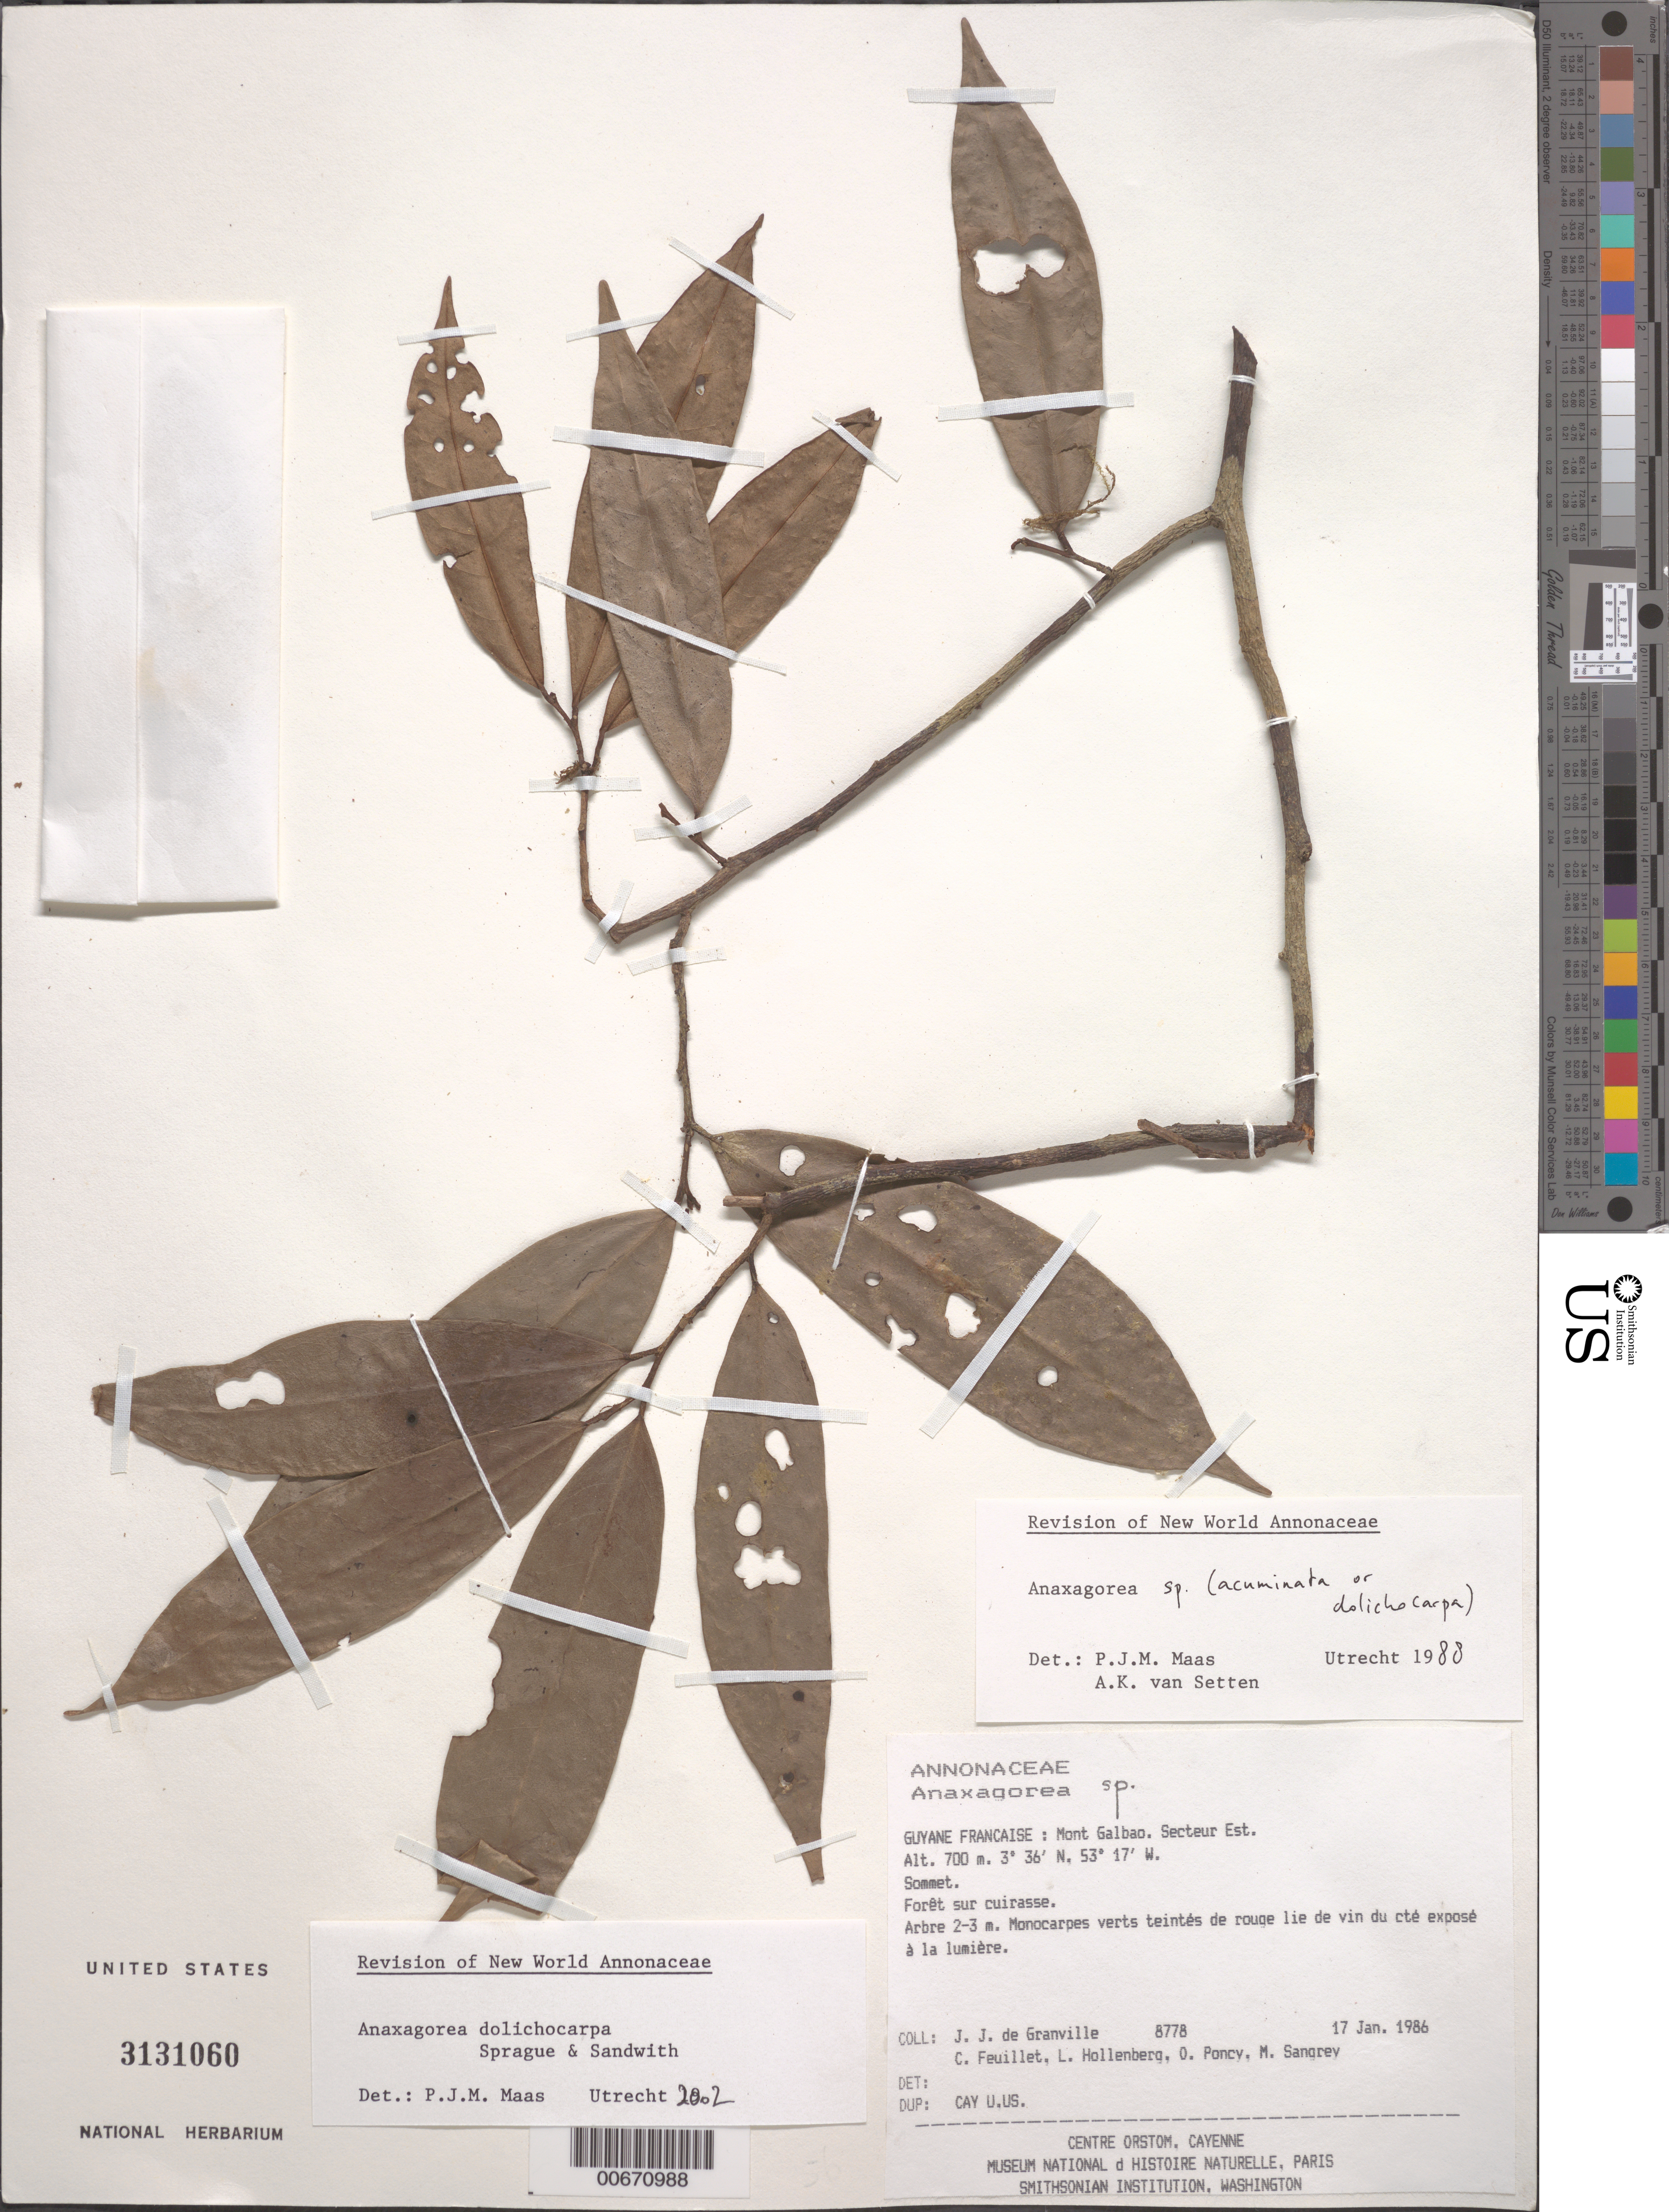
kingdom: Plantae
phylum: Tracheophyta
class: Magnoliopsida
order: Magnoliales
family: Annonaceae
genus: Anaxagorea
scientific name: Anaxagorea dolichocarpa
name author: Sprague & Sandwith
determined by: Maas, Paul J. M.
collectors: J.-J. de Granville, C. Feuillet, L. Hollenberg, O. Poncy & M. S. Sangrey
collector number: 8778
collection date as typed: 17-Jan-86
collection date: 1986-01-17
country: French Guiana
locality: Mont Galbao. Secteur Est. Sommet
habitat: Forêt sur cuirasse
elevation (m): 700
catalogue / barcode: US 3131060